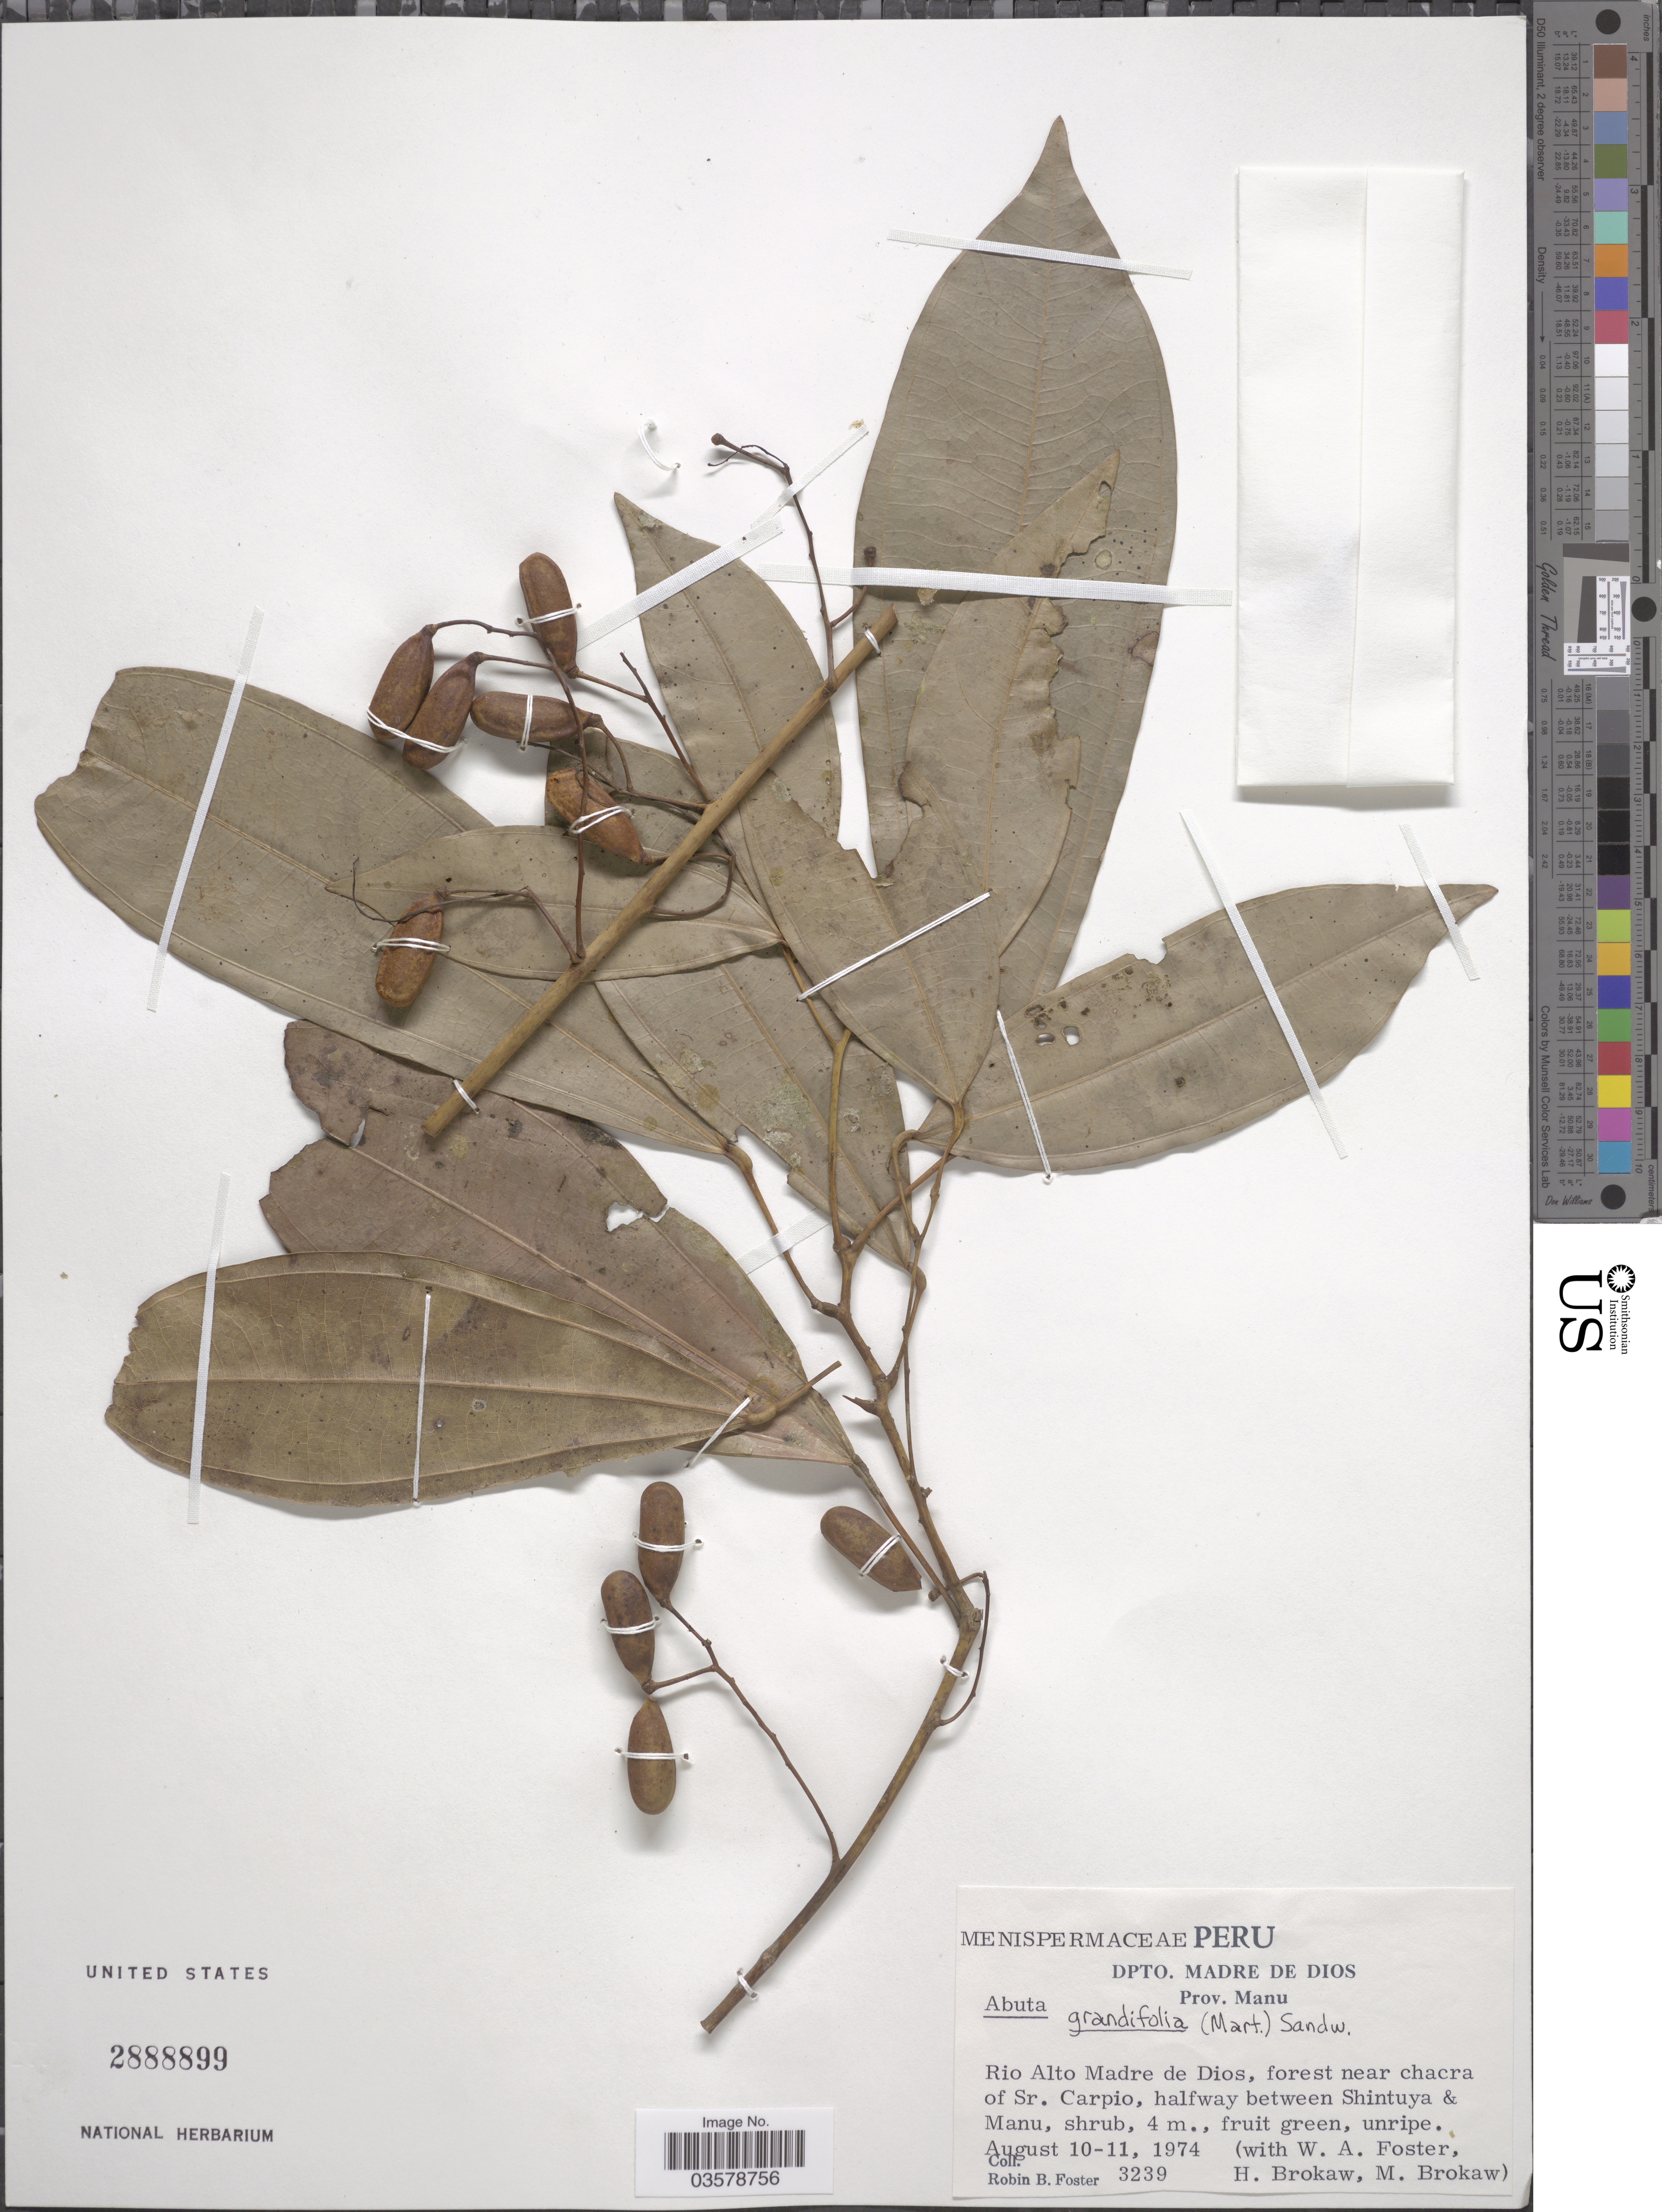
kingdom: Plantae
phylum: Tracheophyta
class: Magnoliopsida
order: Ranunculales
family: Menispermaceae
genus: Abuta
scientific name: Abuta grandifolia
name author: (Mart.) Sandwith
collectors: R. B. Foster, W. Foster, H. Brokaw & M. Brokaw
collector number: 3239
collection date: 1974-08-10/1974-08-11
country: Peru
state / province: Madre de Dios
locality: Dpto. Madre de Dios. Prov. Manu. Rio Alto Madre de Dios, forest near chacra of Sr. Carpio, halfway between Shintuya & Manu.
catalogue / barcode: US 2888899